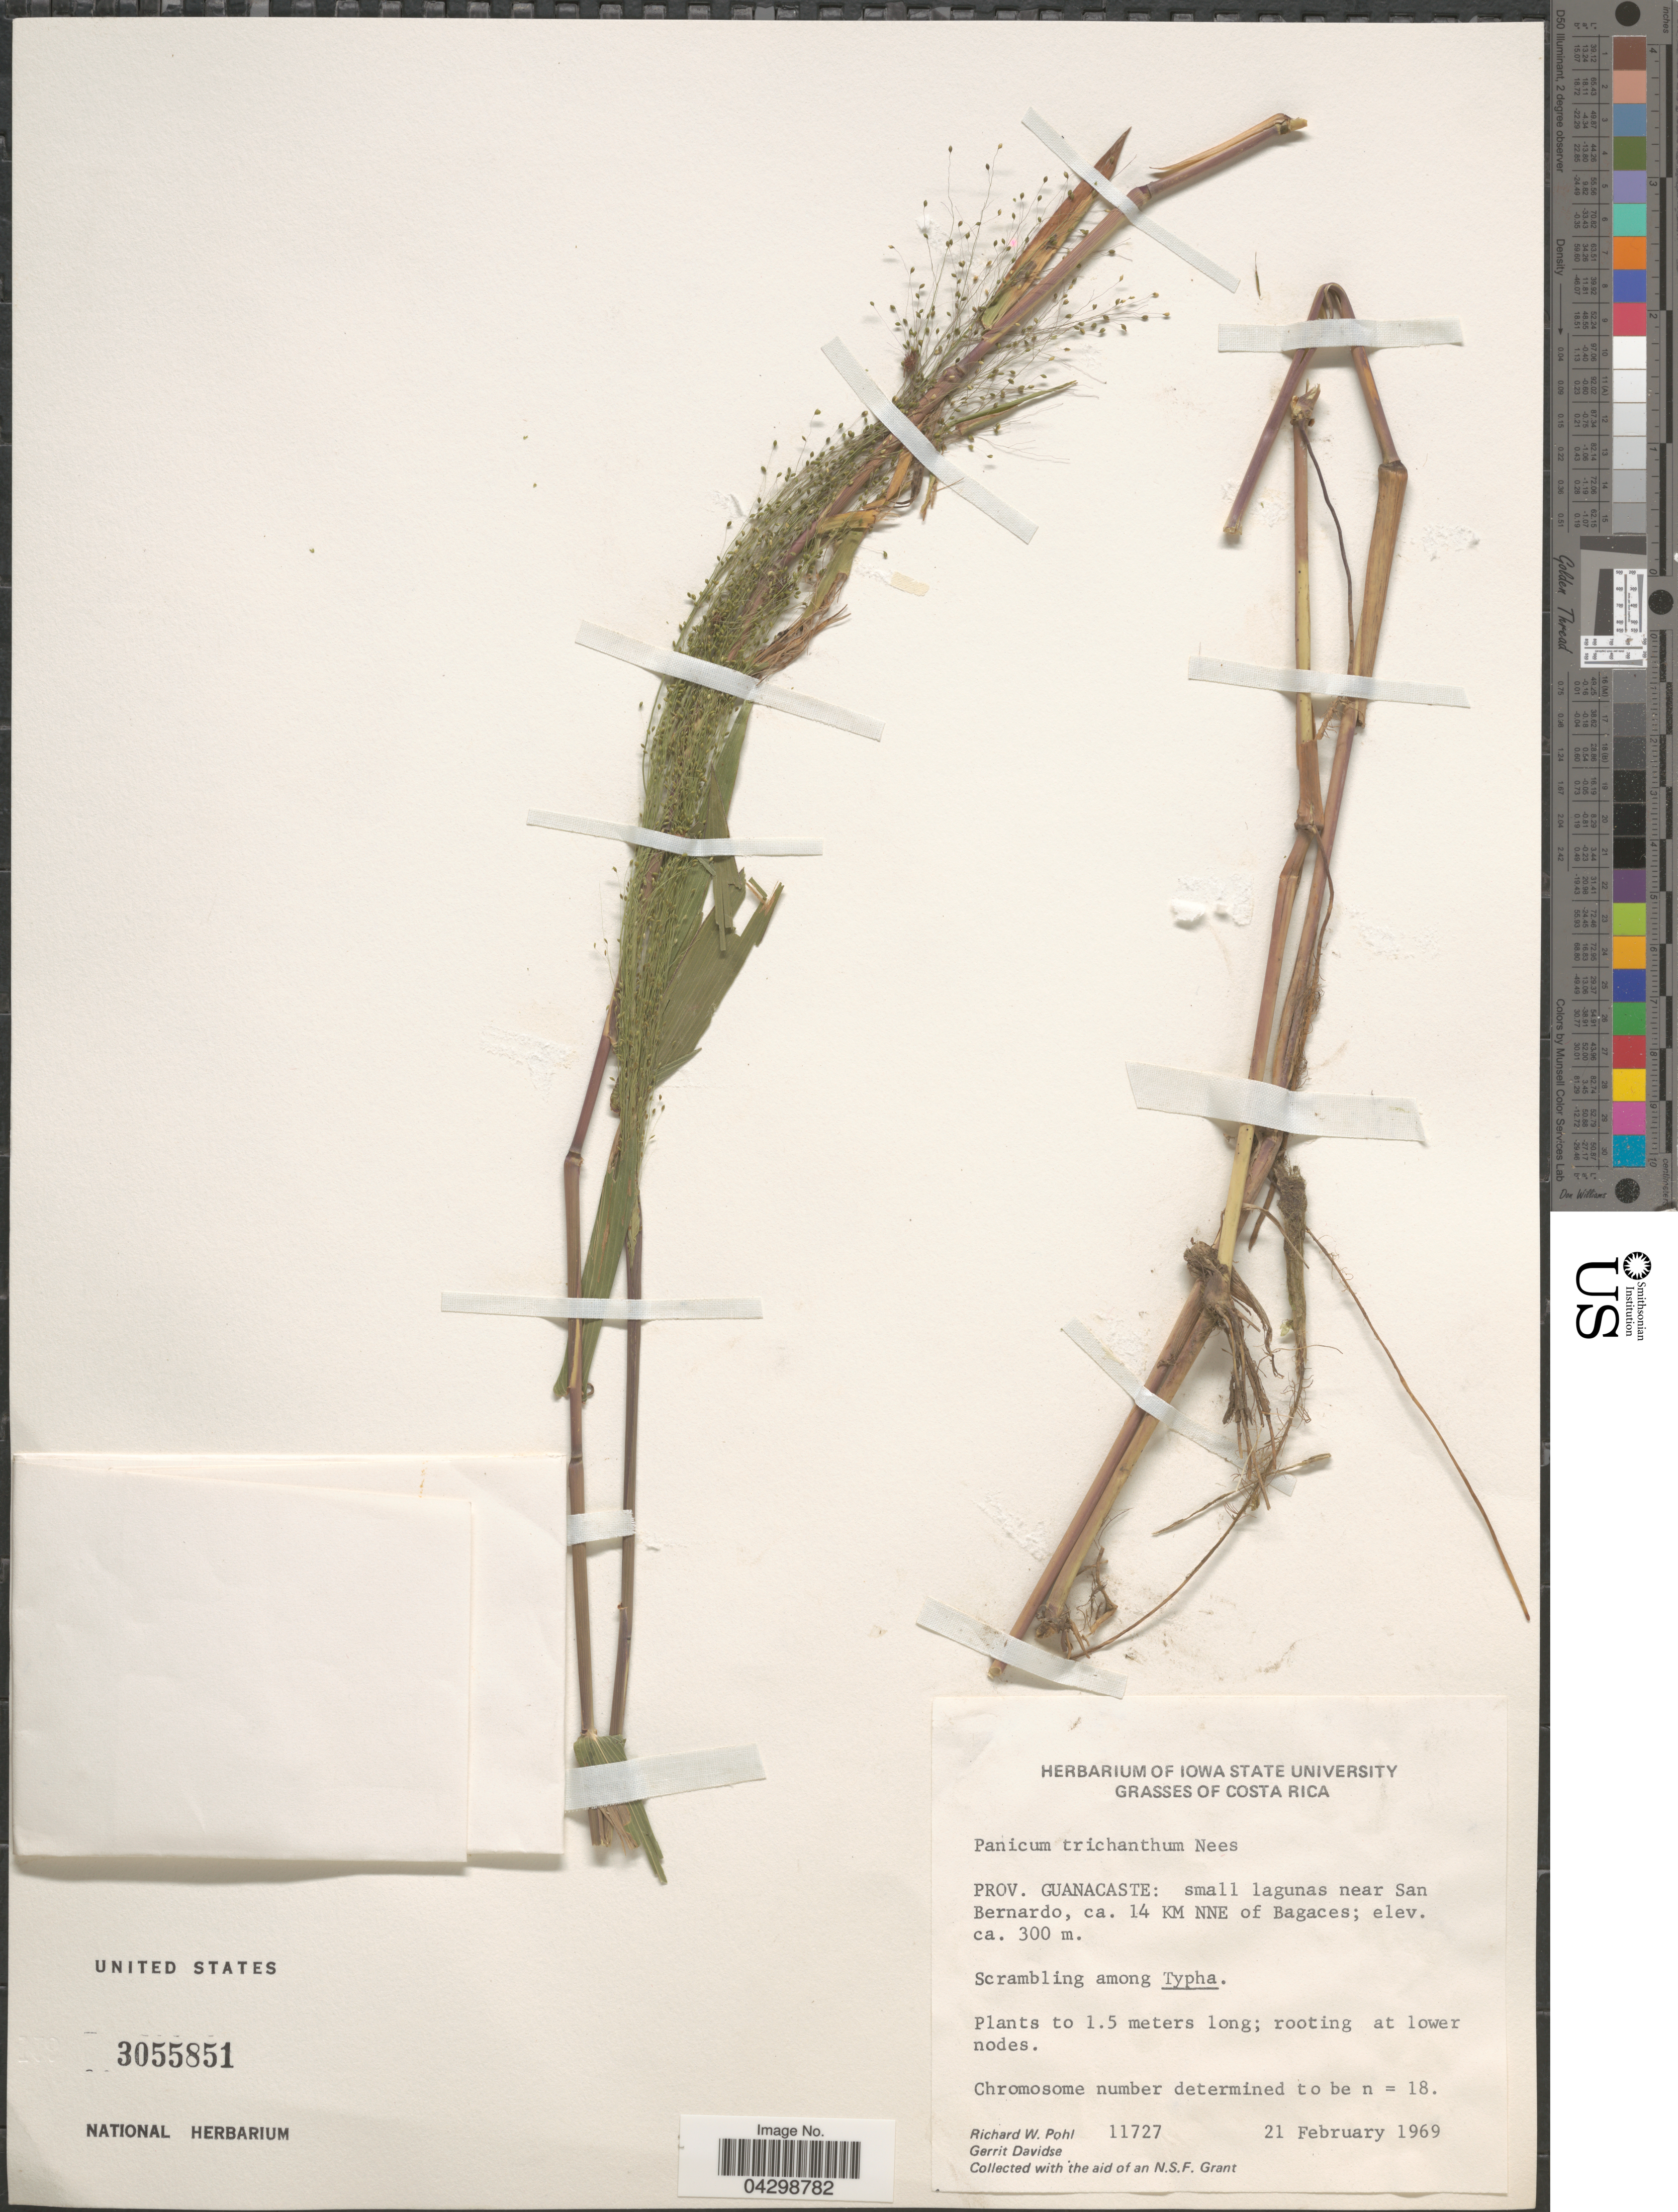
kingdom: Plantae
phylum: Tracheophyta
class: Liliopsida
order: Poales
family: Poaceae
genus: Panicum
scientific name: Panicum trichanthum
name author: Nees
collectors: R. W. Pohl & G. Davidse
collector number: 11727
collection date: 1969-02-21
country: Costa Rica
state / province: Guanacaste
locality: Small lagunas near San Bernardo, ca. 14 KM NNE of Bagaces.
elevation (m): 300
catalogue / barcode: US 3055851